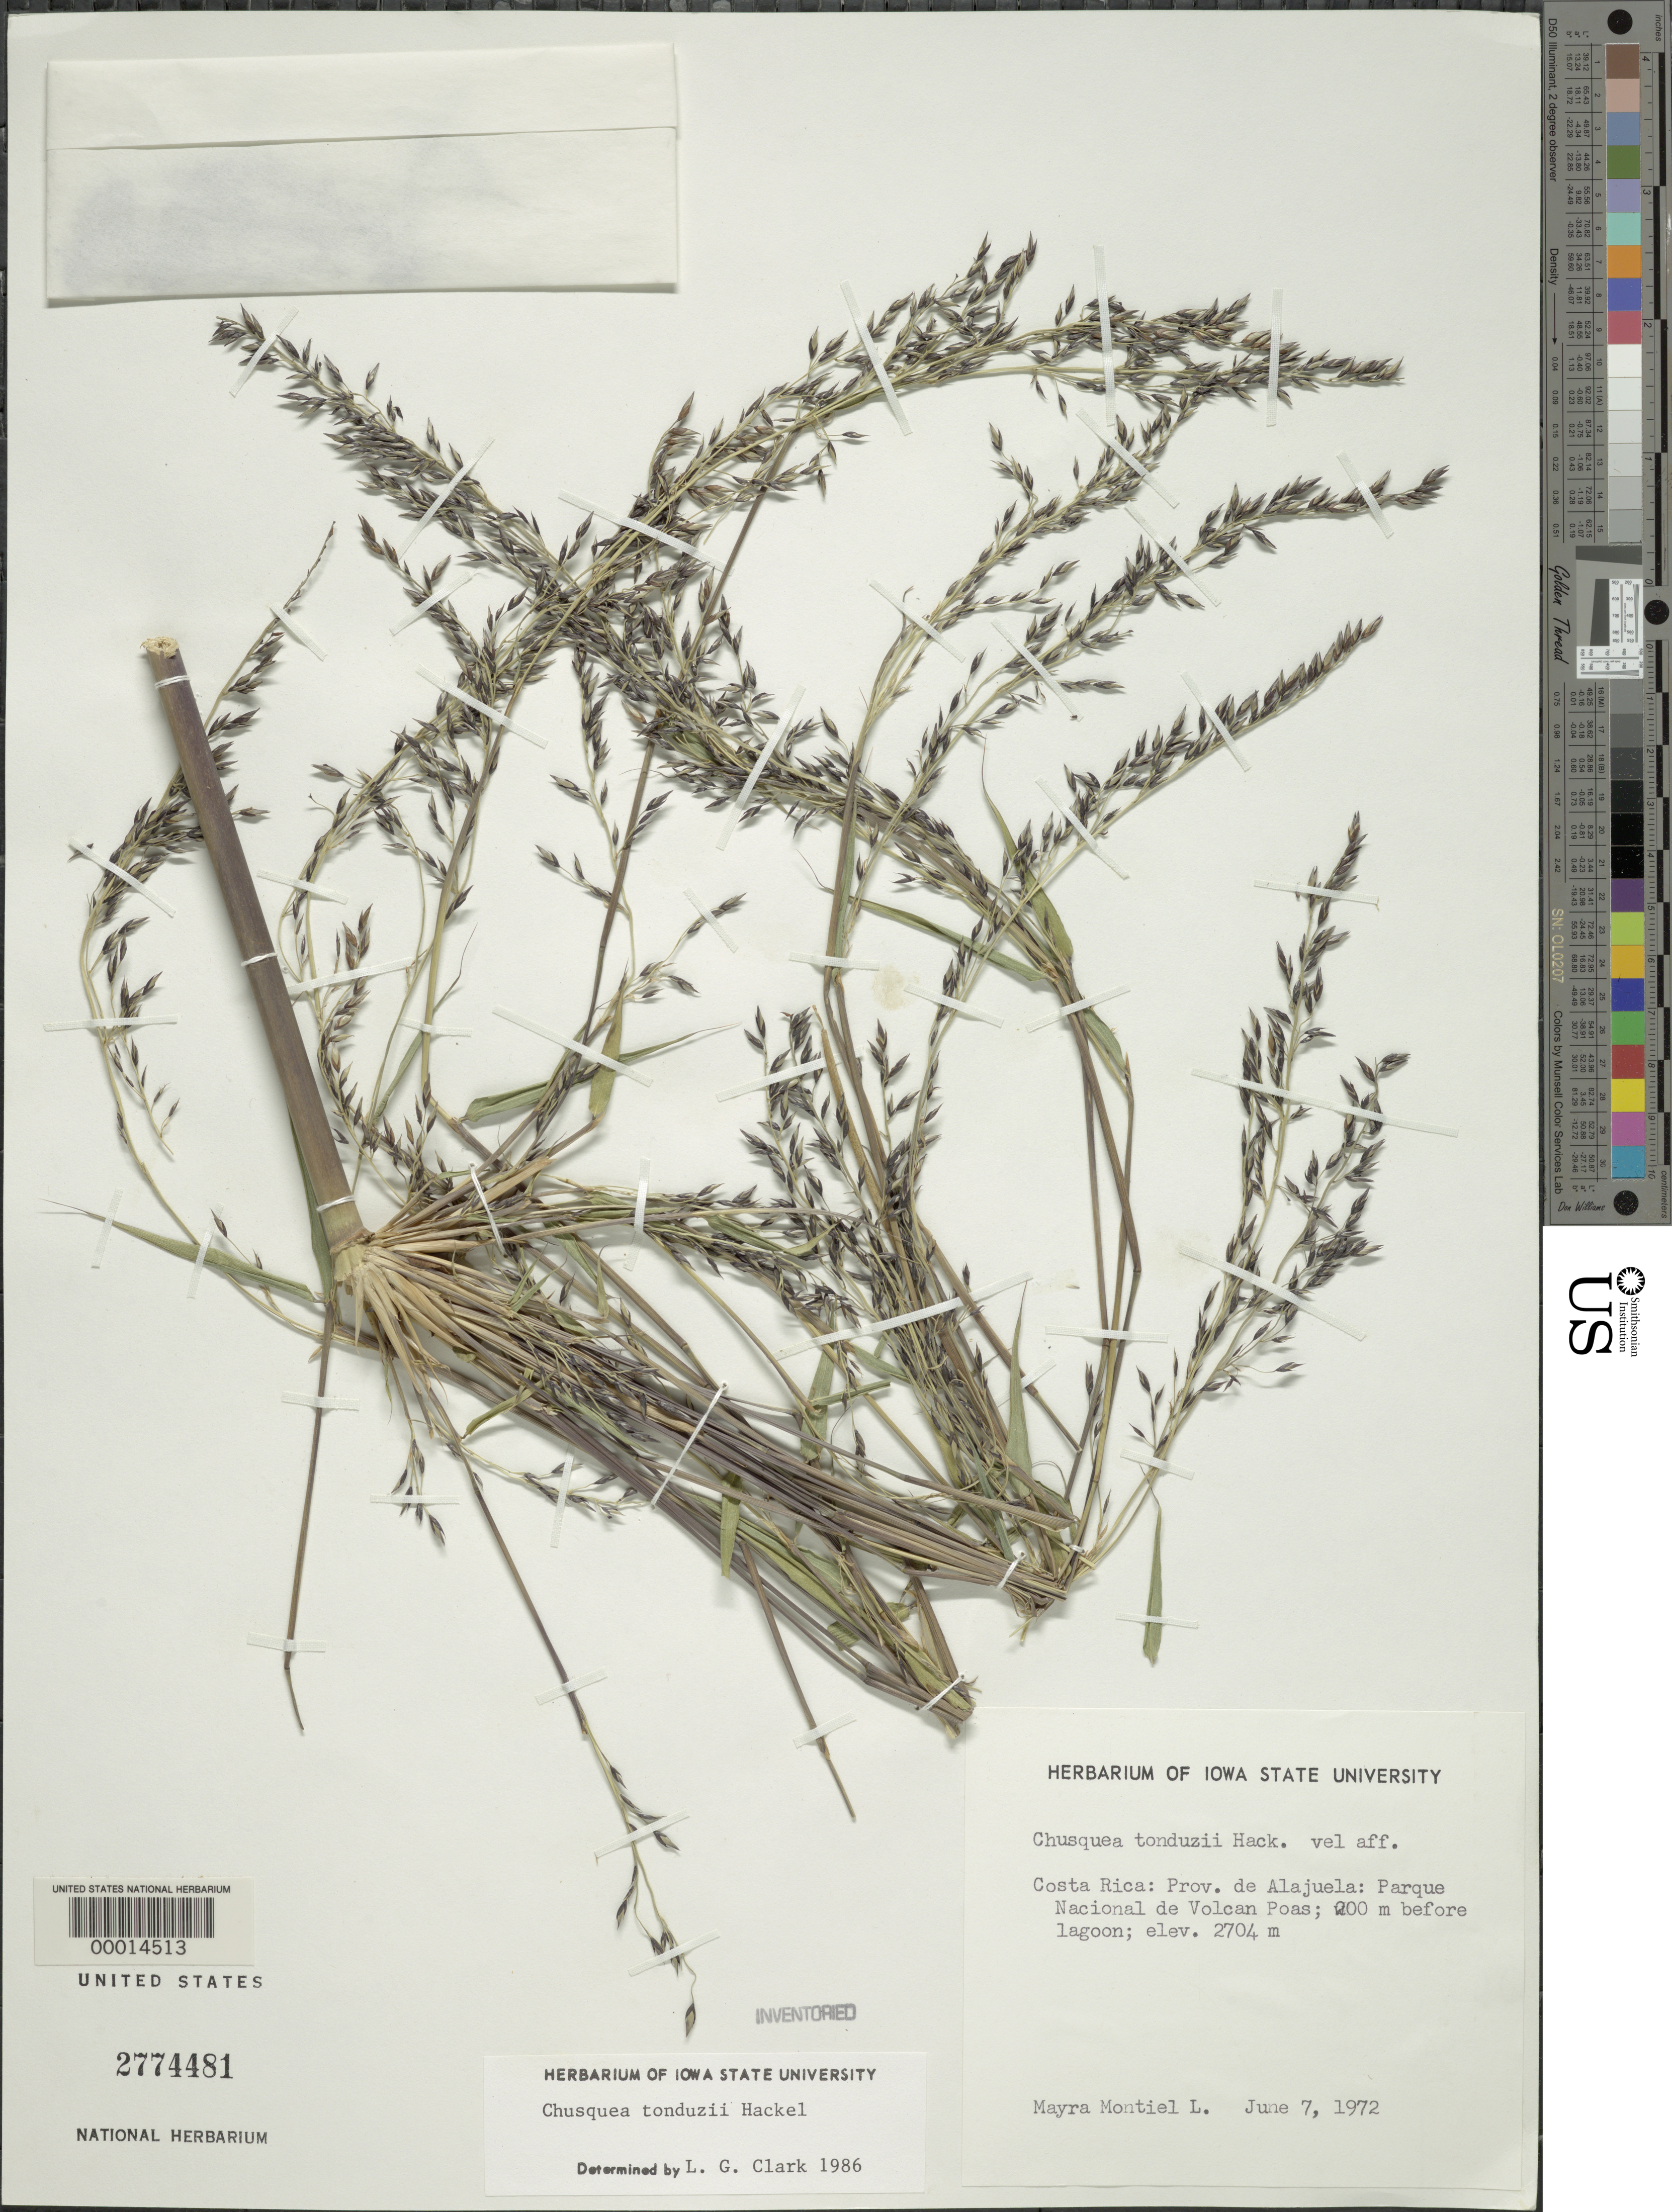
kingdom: Plantae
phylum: Tracheophyta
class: Liliopsida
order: Poales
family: Poaceae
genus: Chusquea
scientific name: Chusquea tonduzii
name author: Hack.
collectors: M. Montiel L.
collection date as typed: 07 Jun 1972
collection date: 1972-06-07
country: Costa Rica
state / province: Alajuela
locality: Parque Nacional de Volcan Poás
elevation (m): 2704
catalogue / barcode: US 2774481